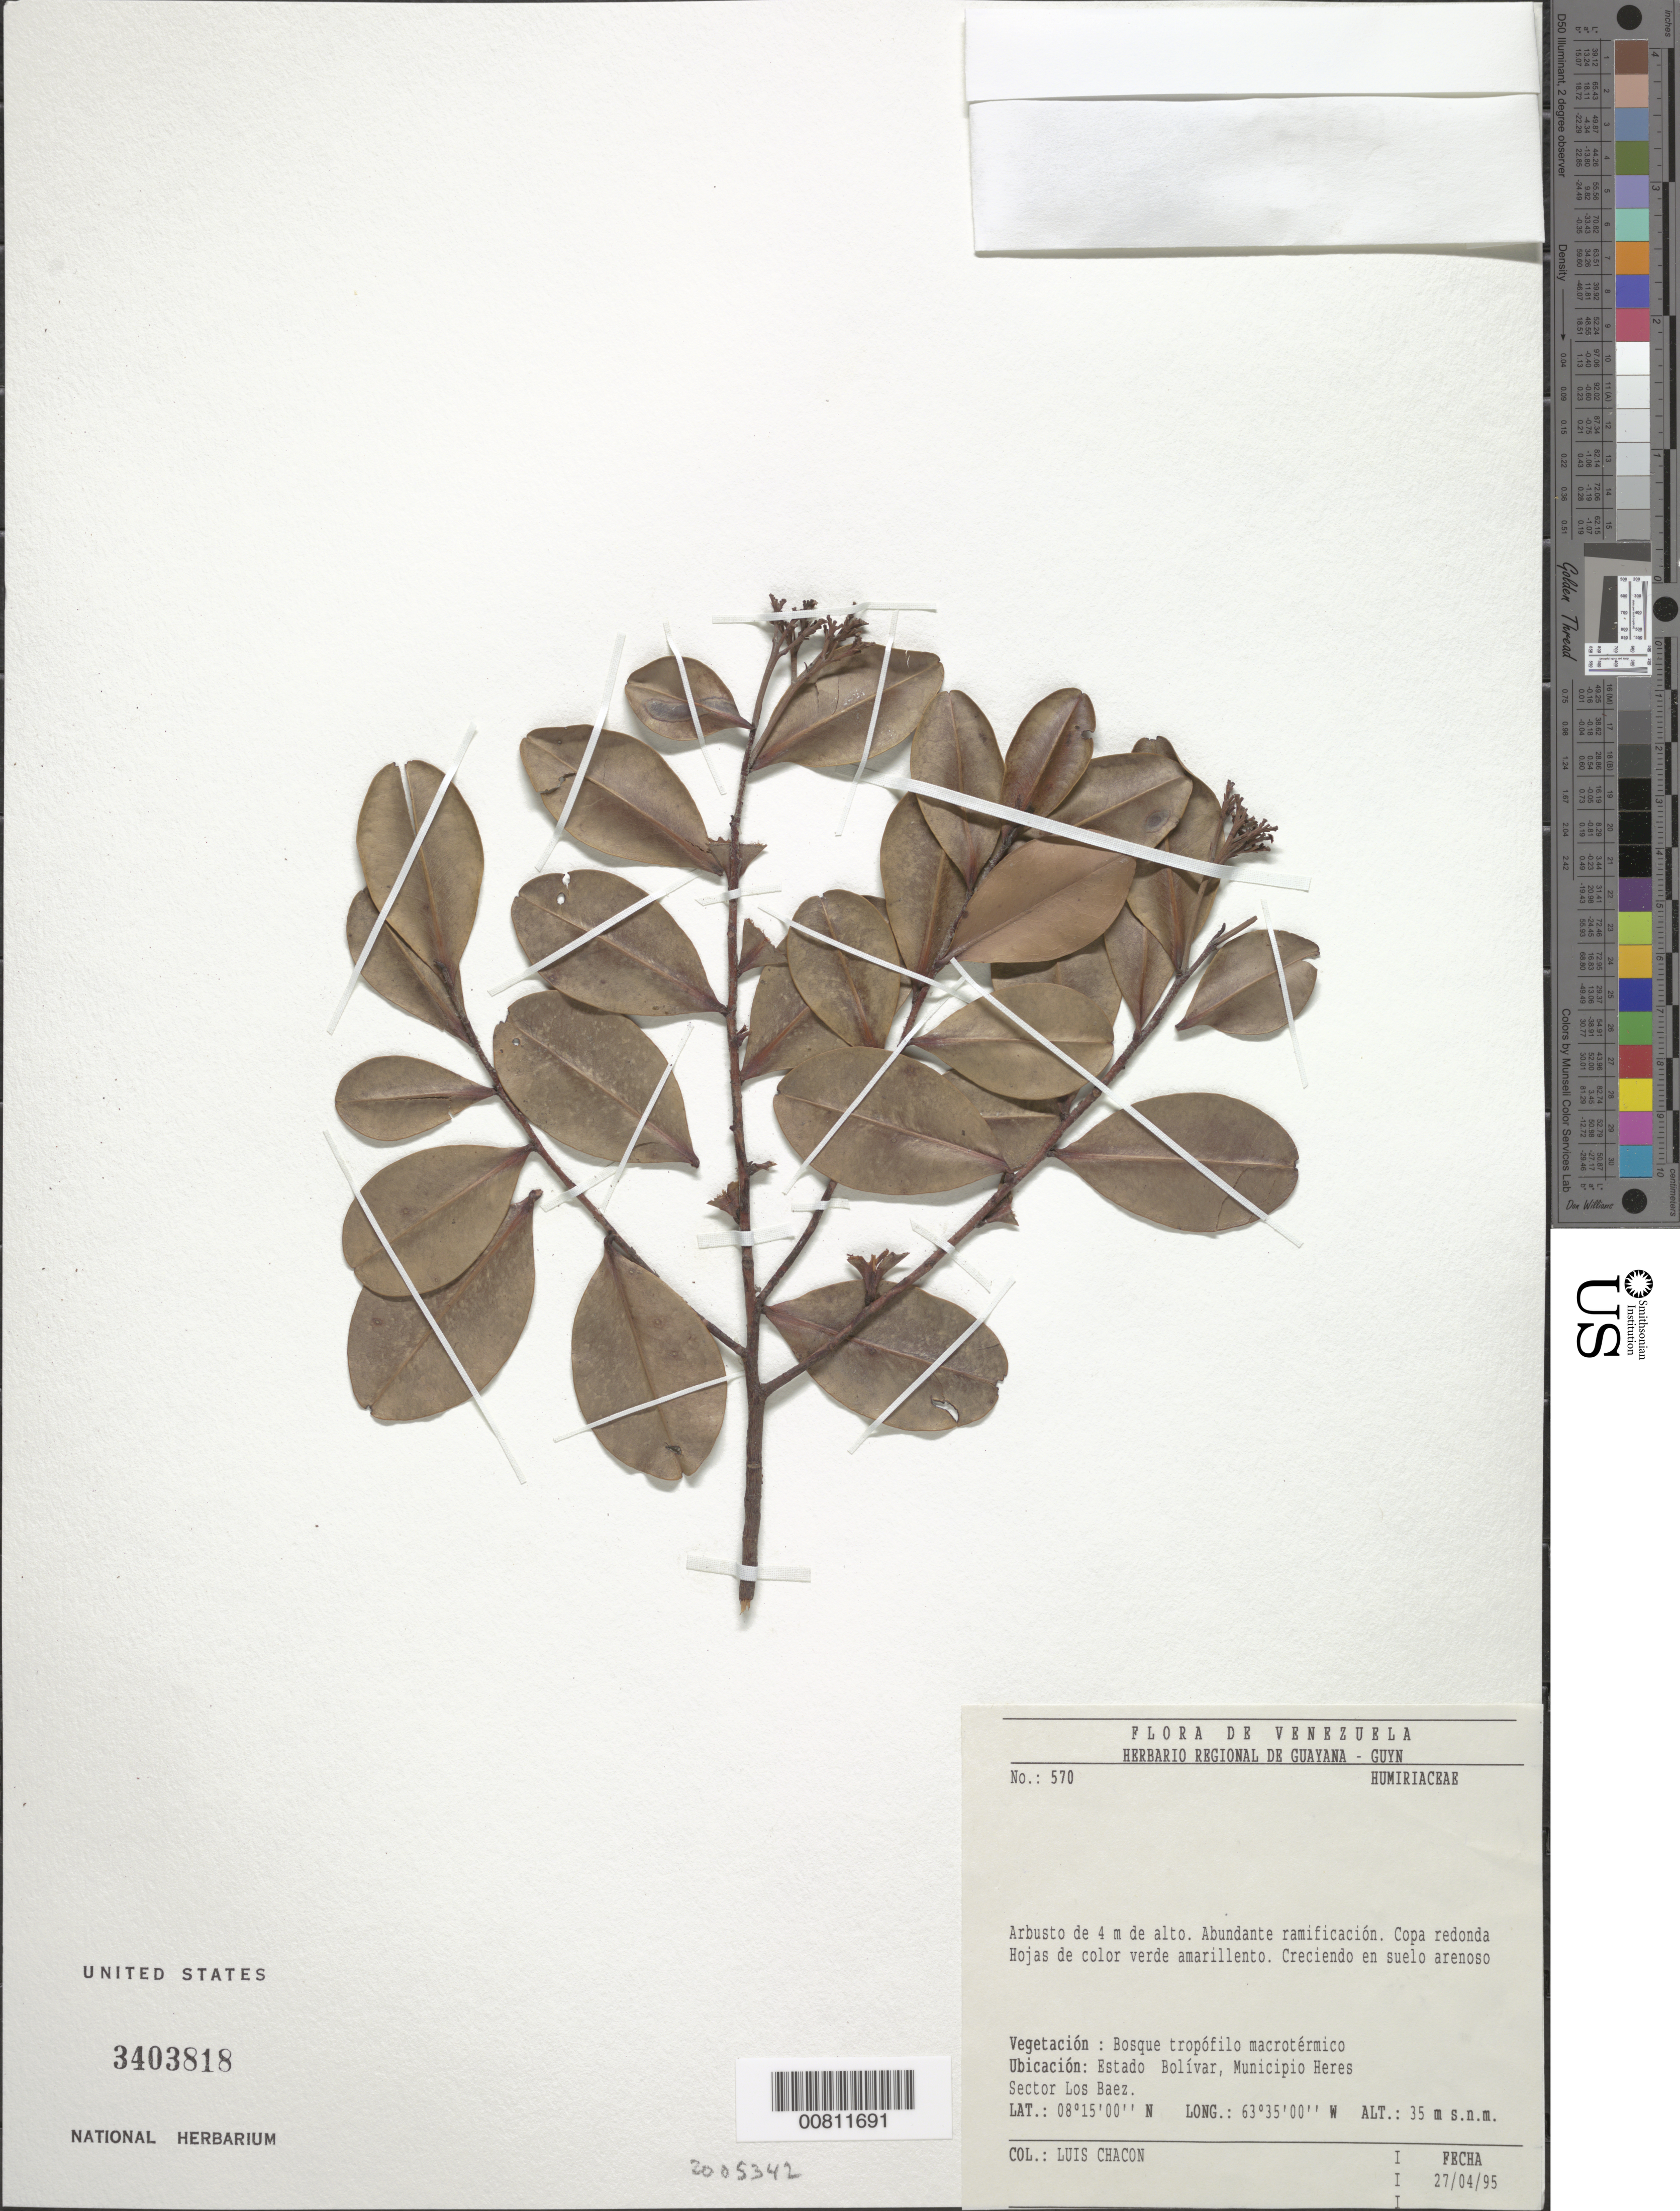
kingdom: Plantae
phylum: Tracheophyta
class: Magnoliopsida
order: Malpighiales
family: Humiriaceae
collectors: L. Chacon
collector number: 570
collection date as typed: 27-Apr-95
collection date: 1995-04-27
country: Venezuela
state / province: Bolívar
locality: Mun. Heres, sector Los Baez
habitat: Bosque tropófilo macrotérmico; creciendo en suelo arenoso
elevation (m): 35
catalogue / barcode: US 3403818